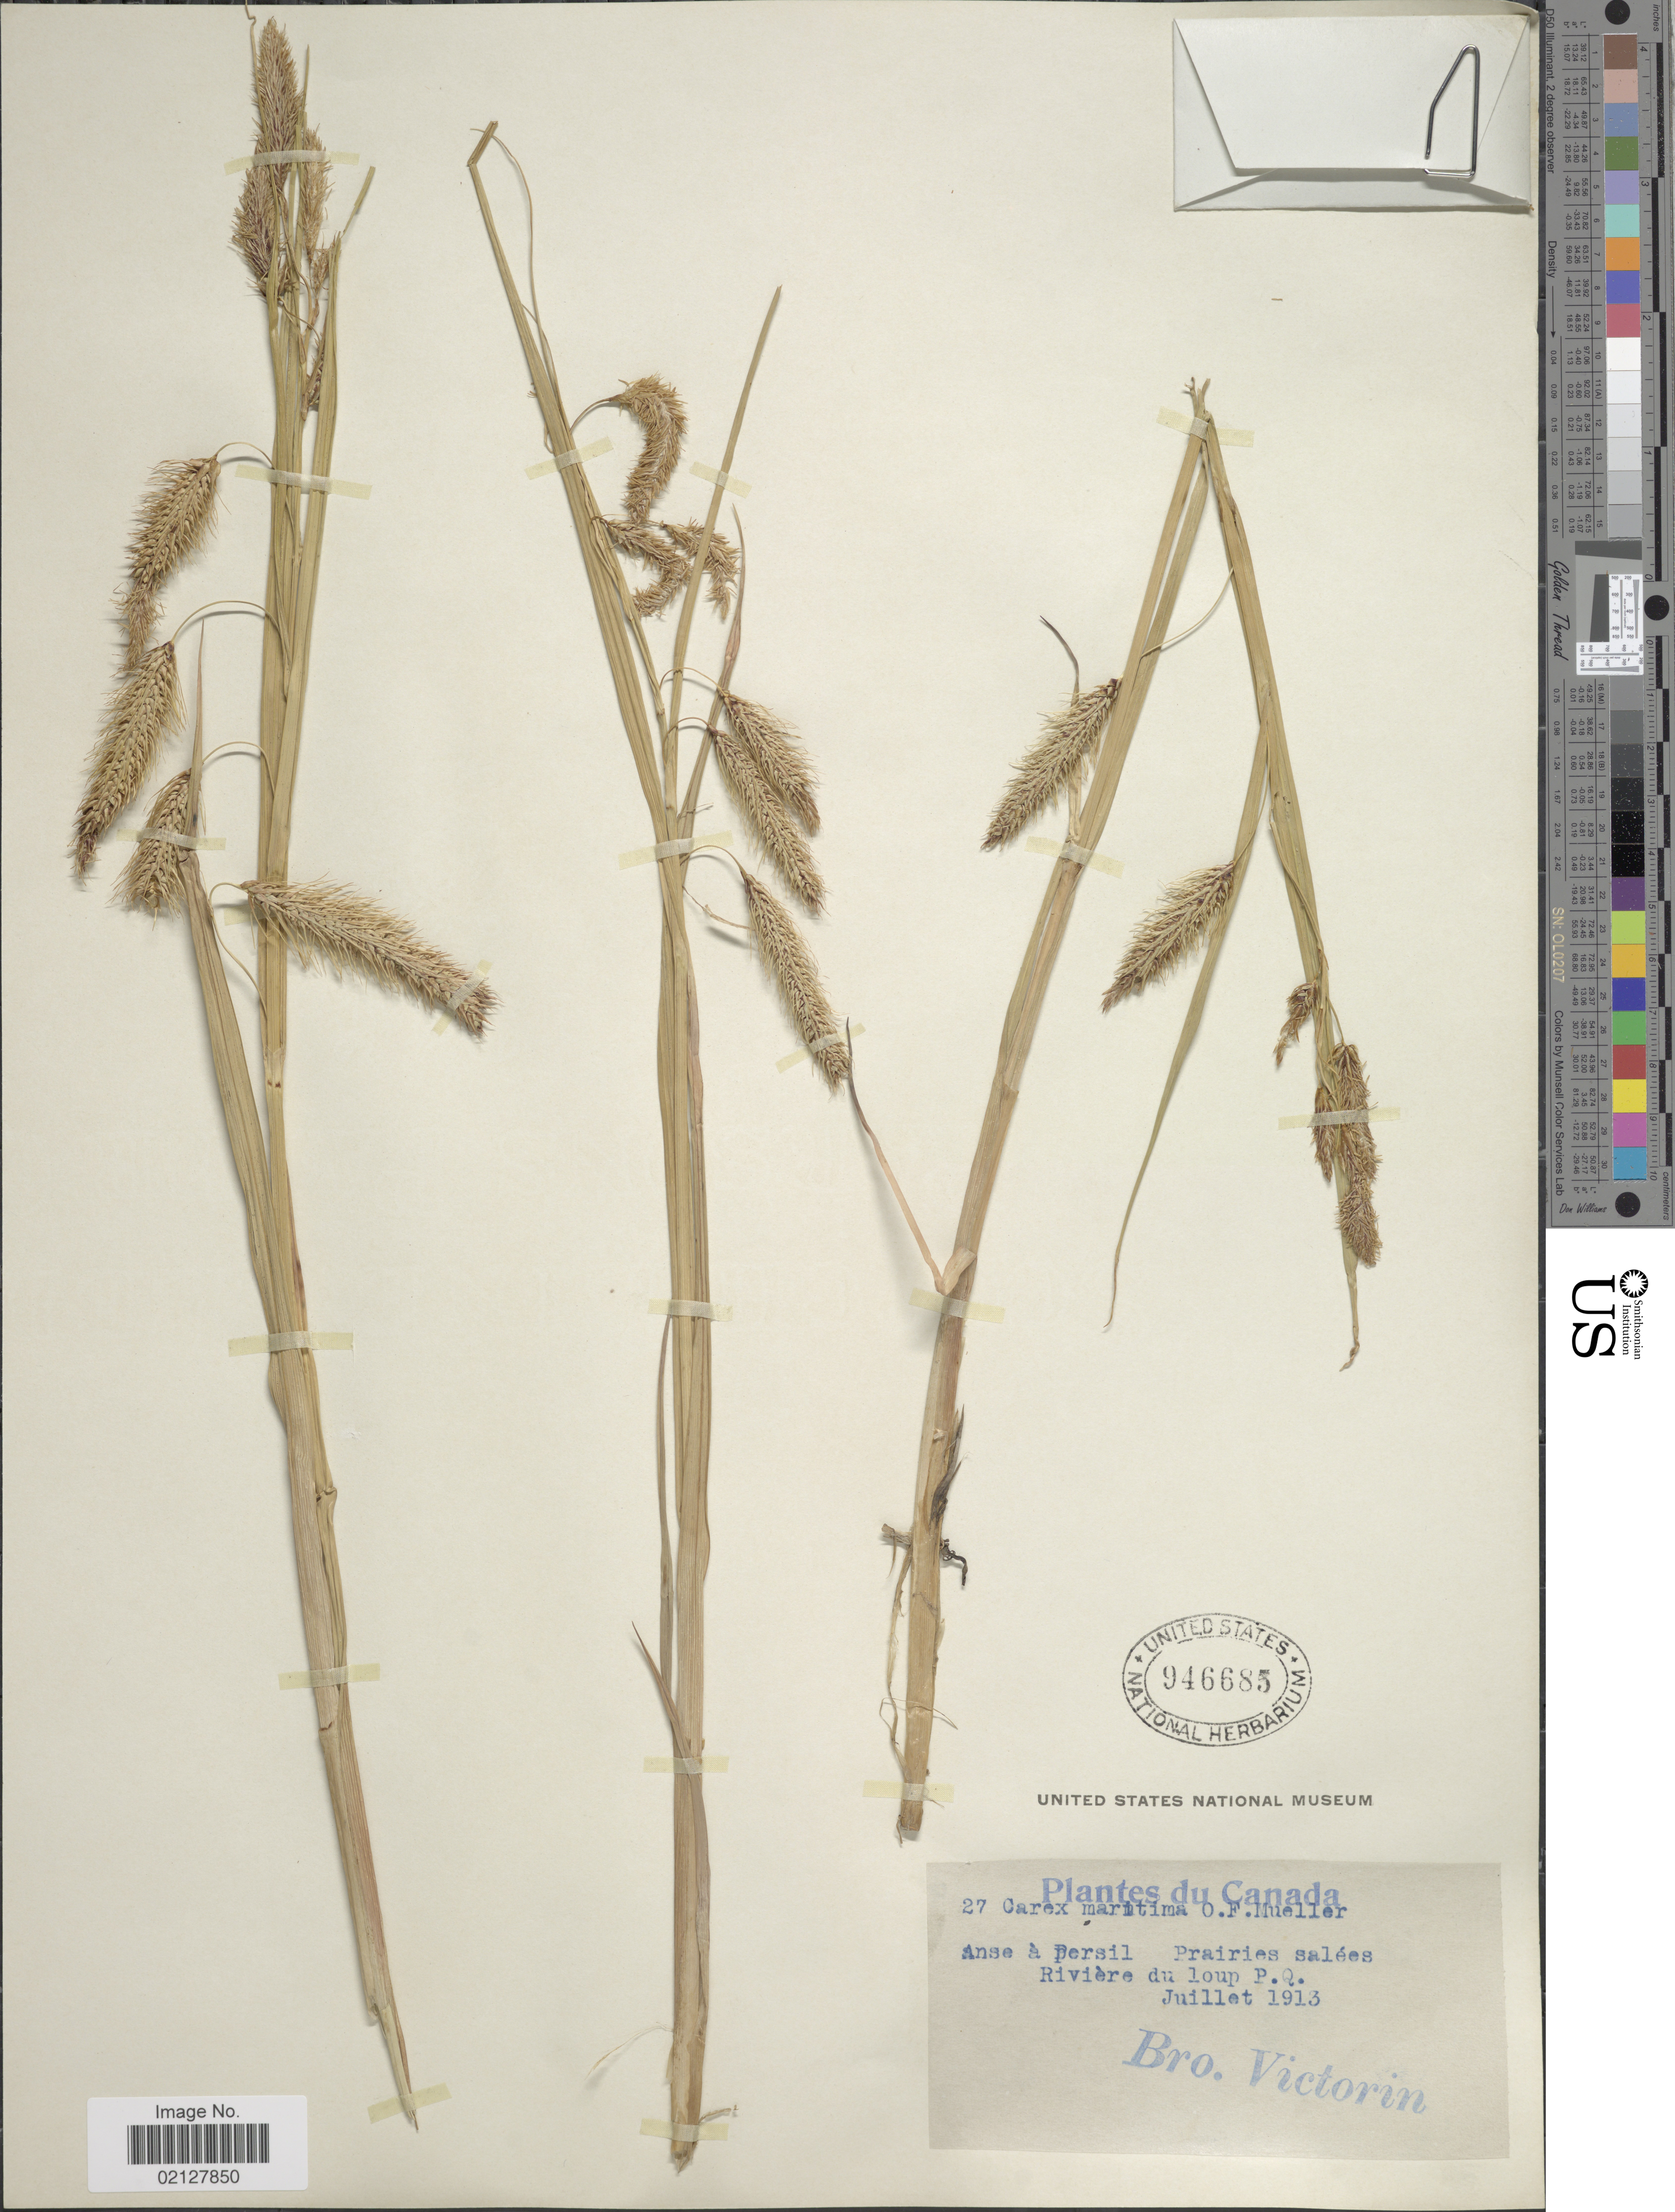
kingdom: Plantae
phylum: Tracheophyta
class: Liliopsida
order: Poales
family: Cyperaceae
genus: Carex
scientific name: Carex paleacea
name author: Schreb. ex Wahlenb.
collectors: B. Victorin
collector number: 27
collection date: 1913-07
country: Canada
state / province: Quebec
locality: Anse a Persil. Prairies salees. Riviere du loup P.Q.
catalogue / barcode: US 946685